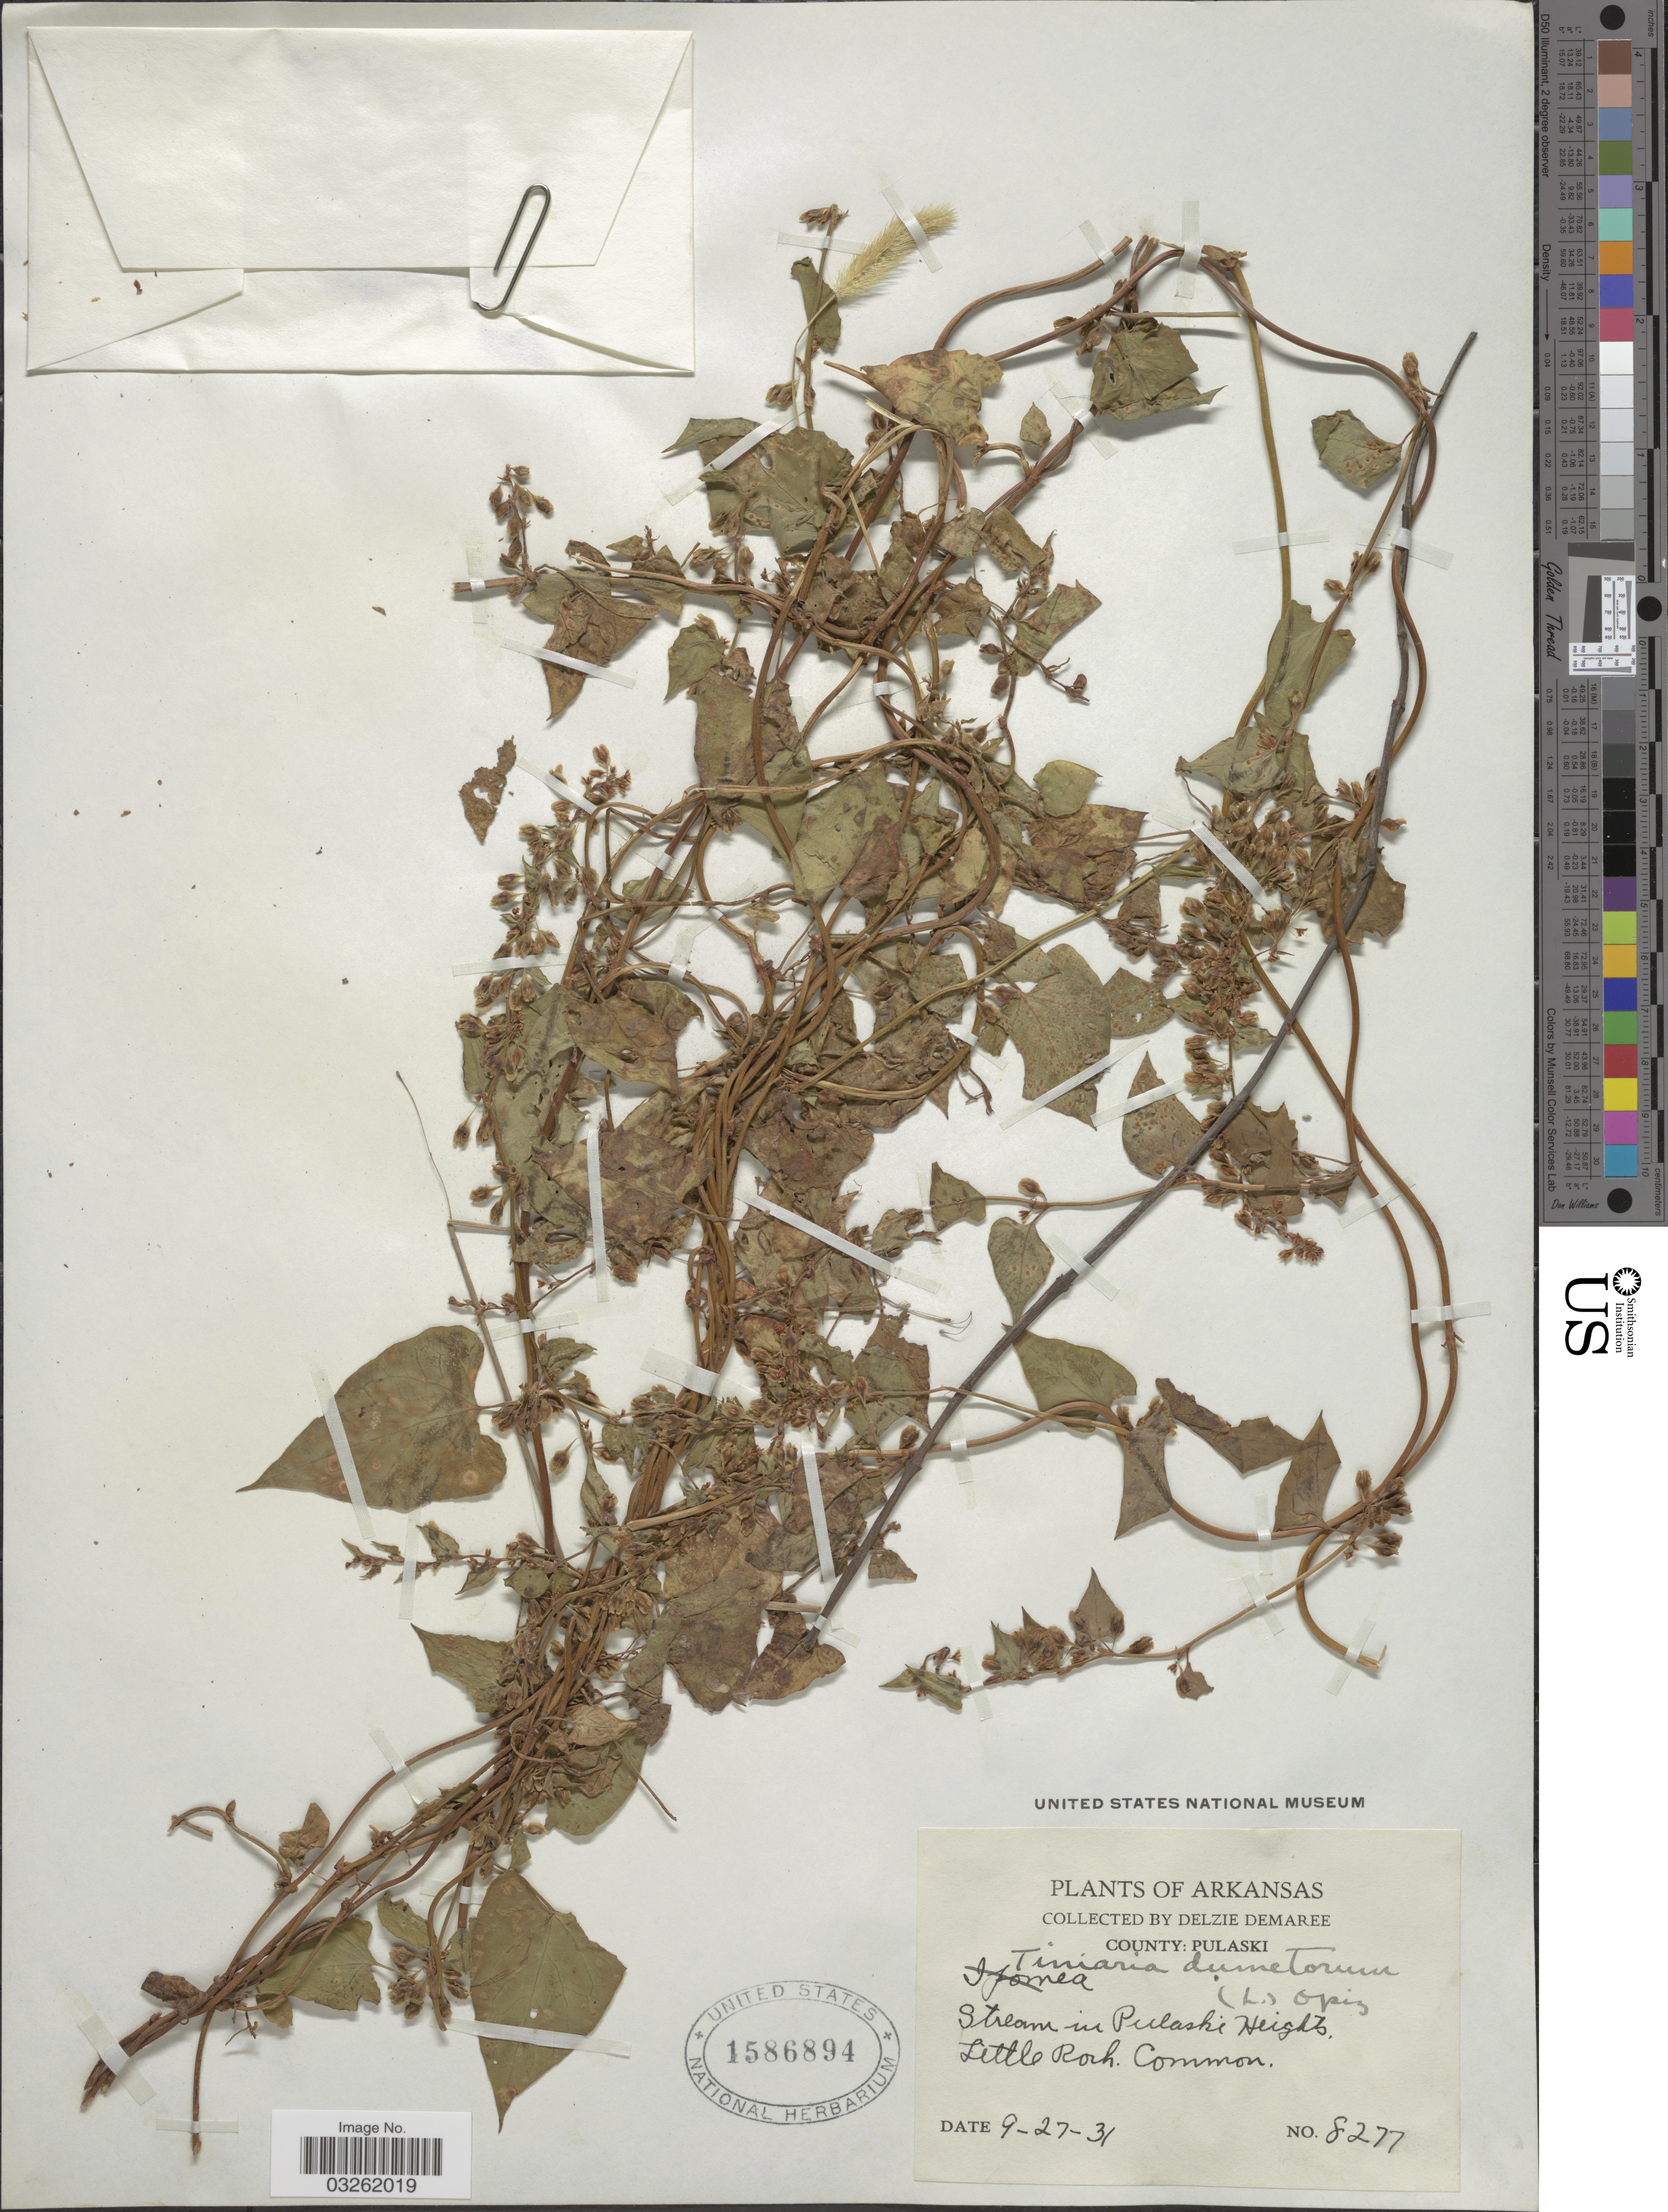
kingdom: Plantae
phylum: Tracheophyta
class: Magnoliopsida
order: Caryophyllales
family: Polygonaceae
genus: Fallopia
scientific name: Fallopia scandens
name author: (L.) Holub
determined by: Strong, Mark T., (BOT), Smithsonian Institution - National Museum of Natural History (UNITED STATES)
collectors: D. Demaree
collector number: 8277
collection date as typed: Transcribed d/m/y: 27/9/31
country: United States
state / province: Arkansas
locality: County: Pulaski. Stream in Pulaski Heights. Little Rock.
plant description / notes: Fallopia cristata (Engelm. & A. Gray) Holub here treated as a heterotypic synonym.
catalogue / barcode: US 1586894